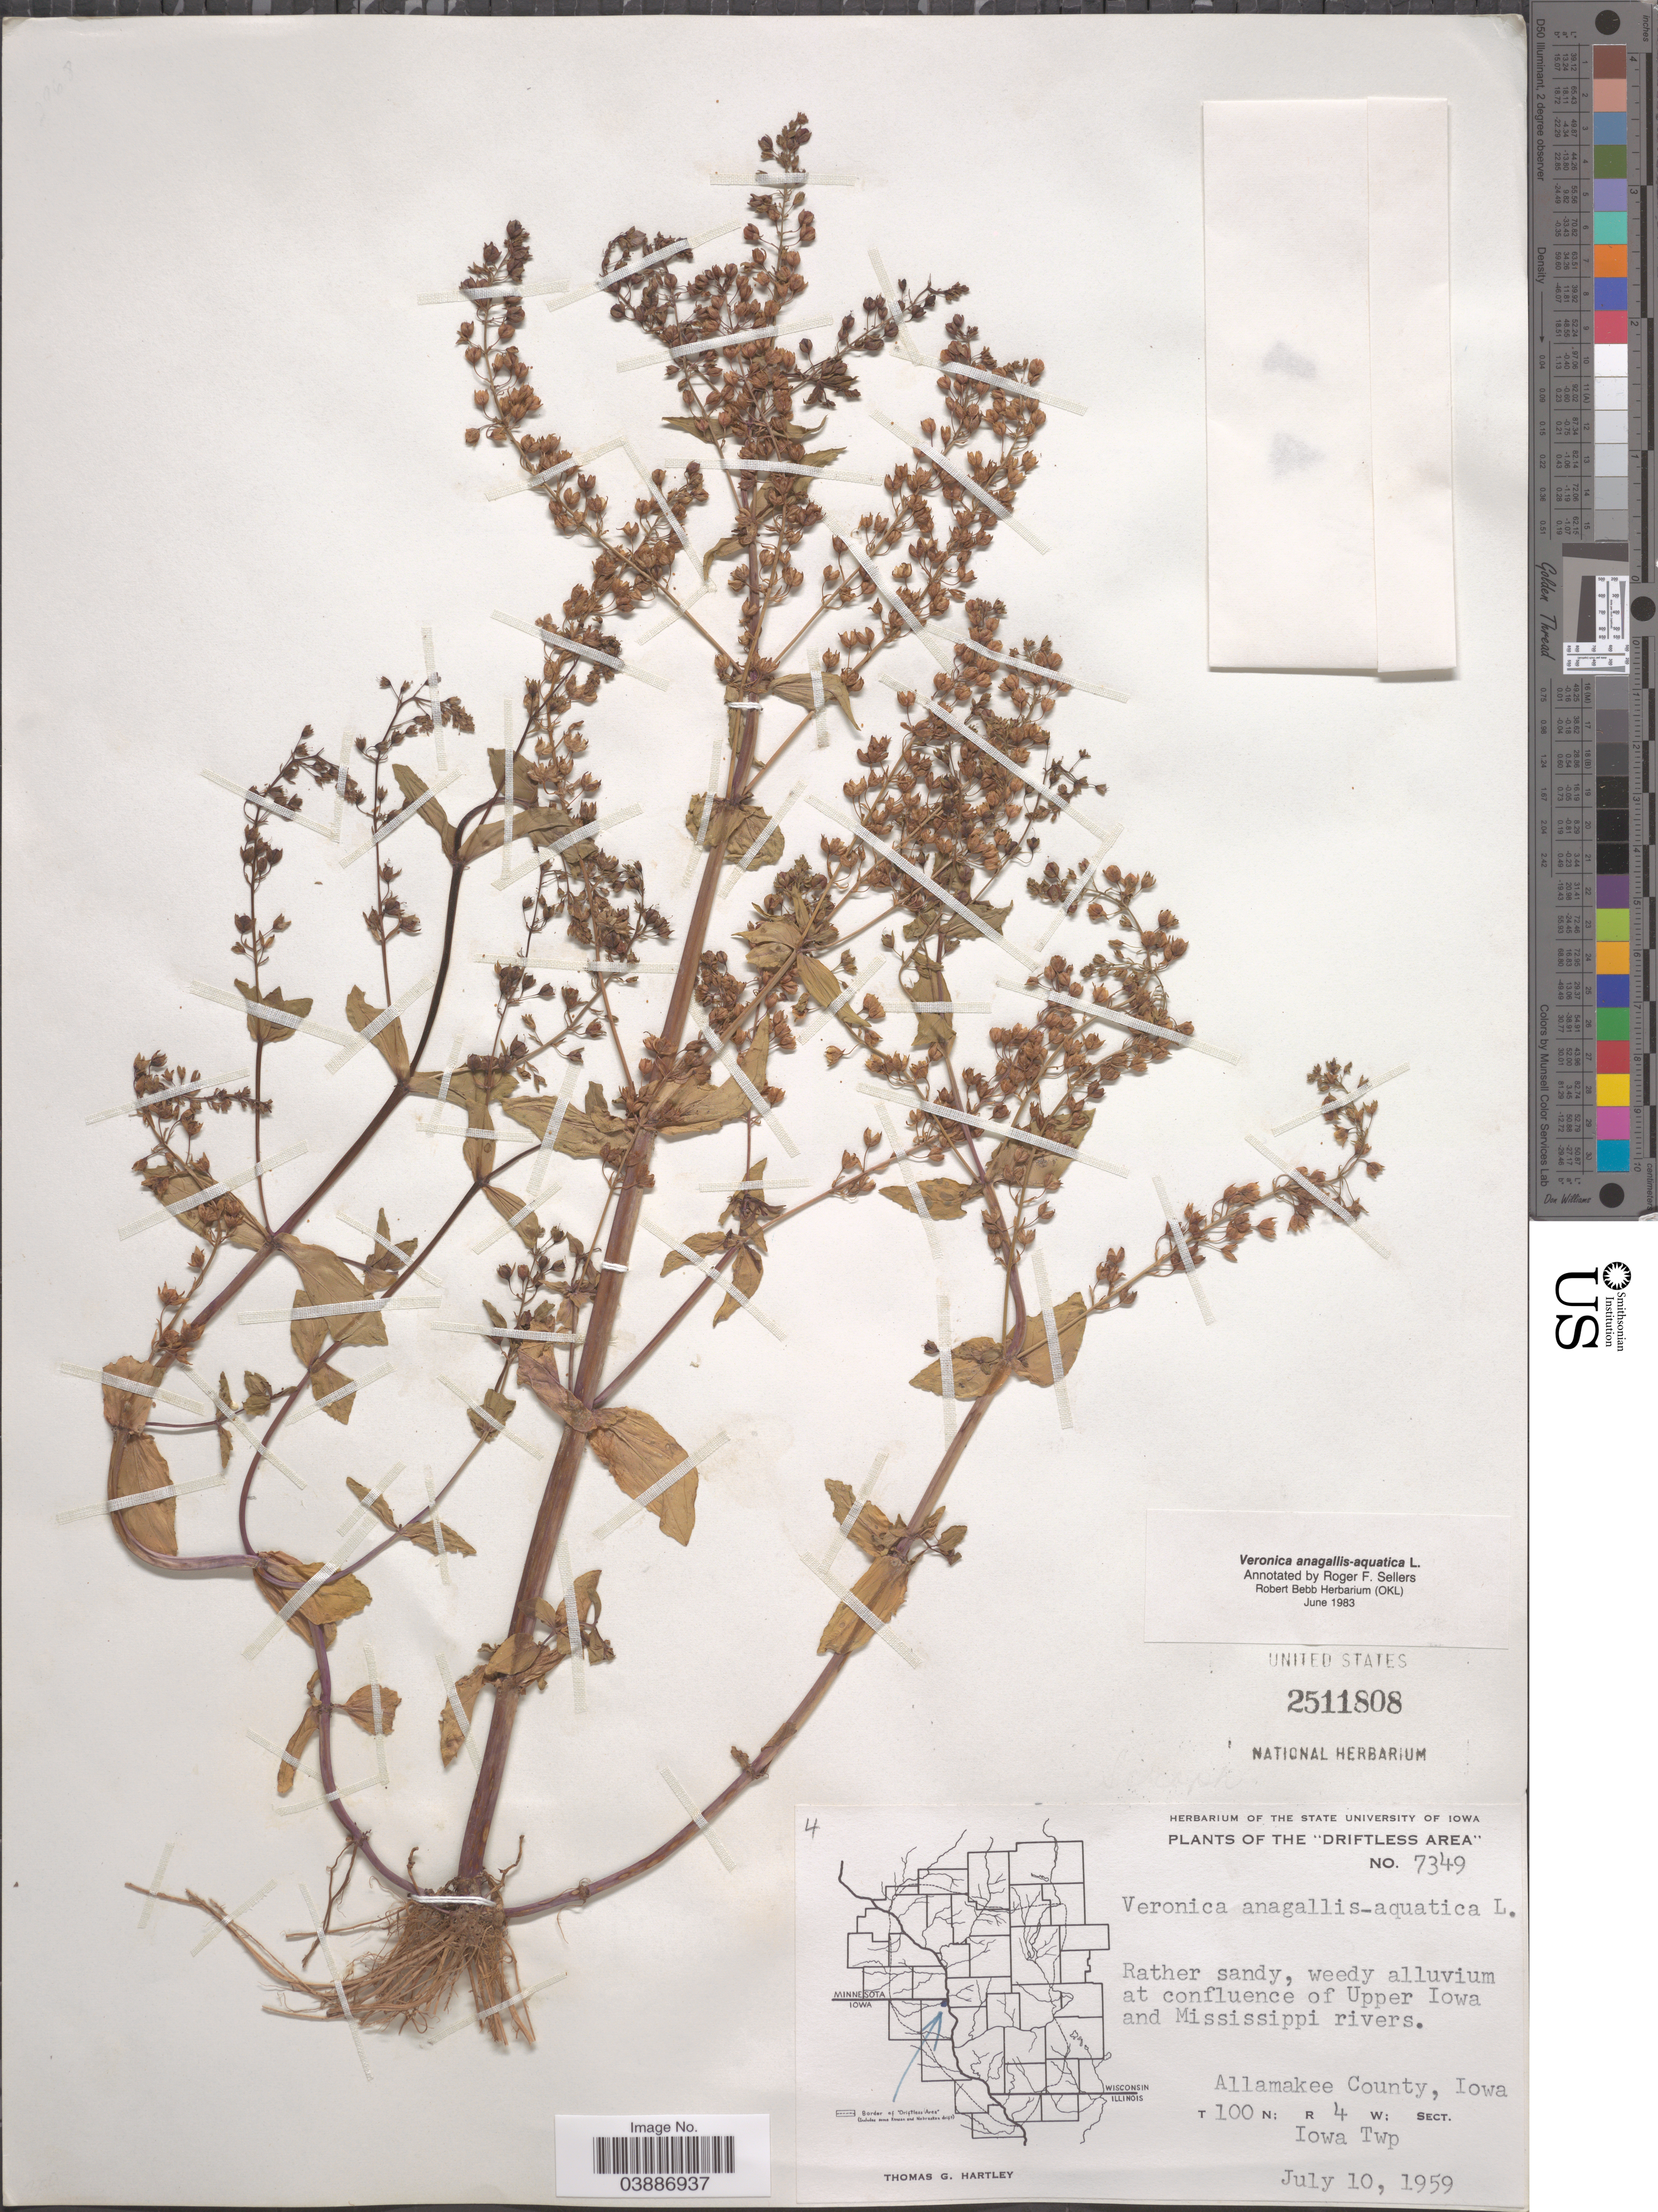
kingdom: Plantae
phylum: Tracheophyta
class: Magnoliopsida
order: Lamiales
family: Plantaginaceae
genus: Veronica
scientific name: Veronica anagallis-aquatica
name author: L.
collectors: T. G. Hartley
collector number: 7349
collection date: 1959-07-10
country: United States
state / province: Iowa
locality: The Driftless Area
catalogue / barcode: US 2511808